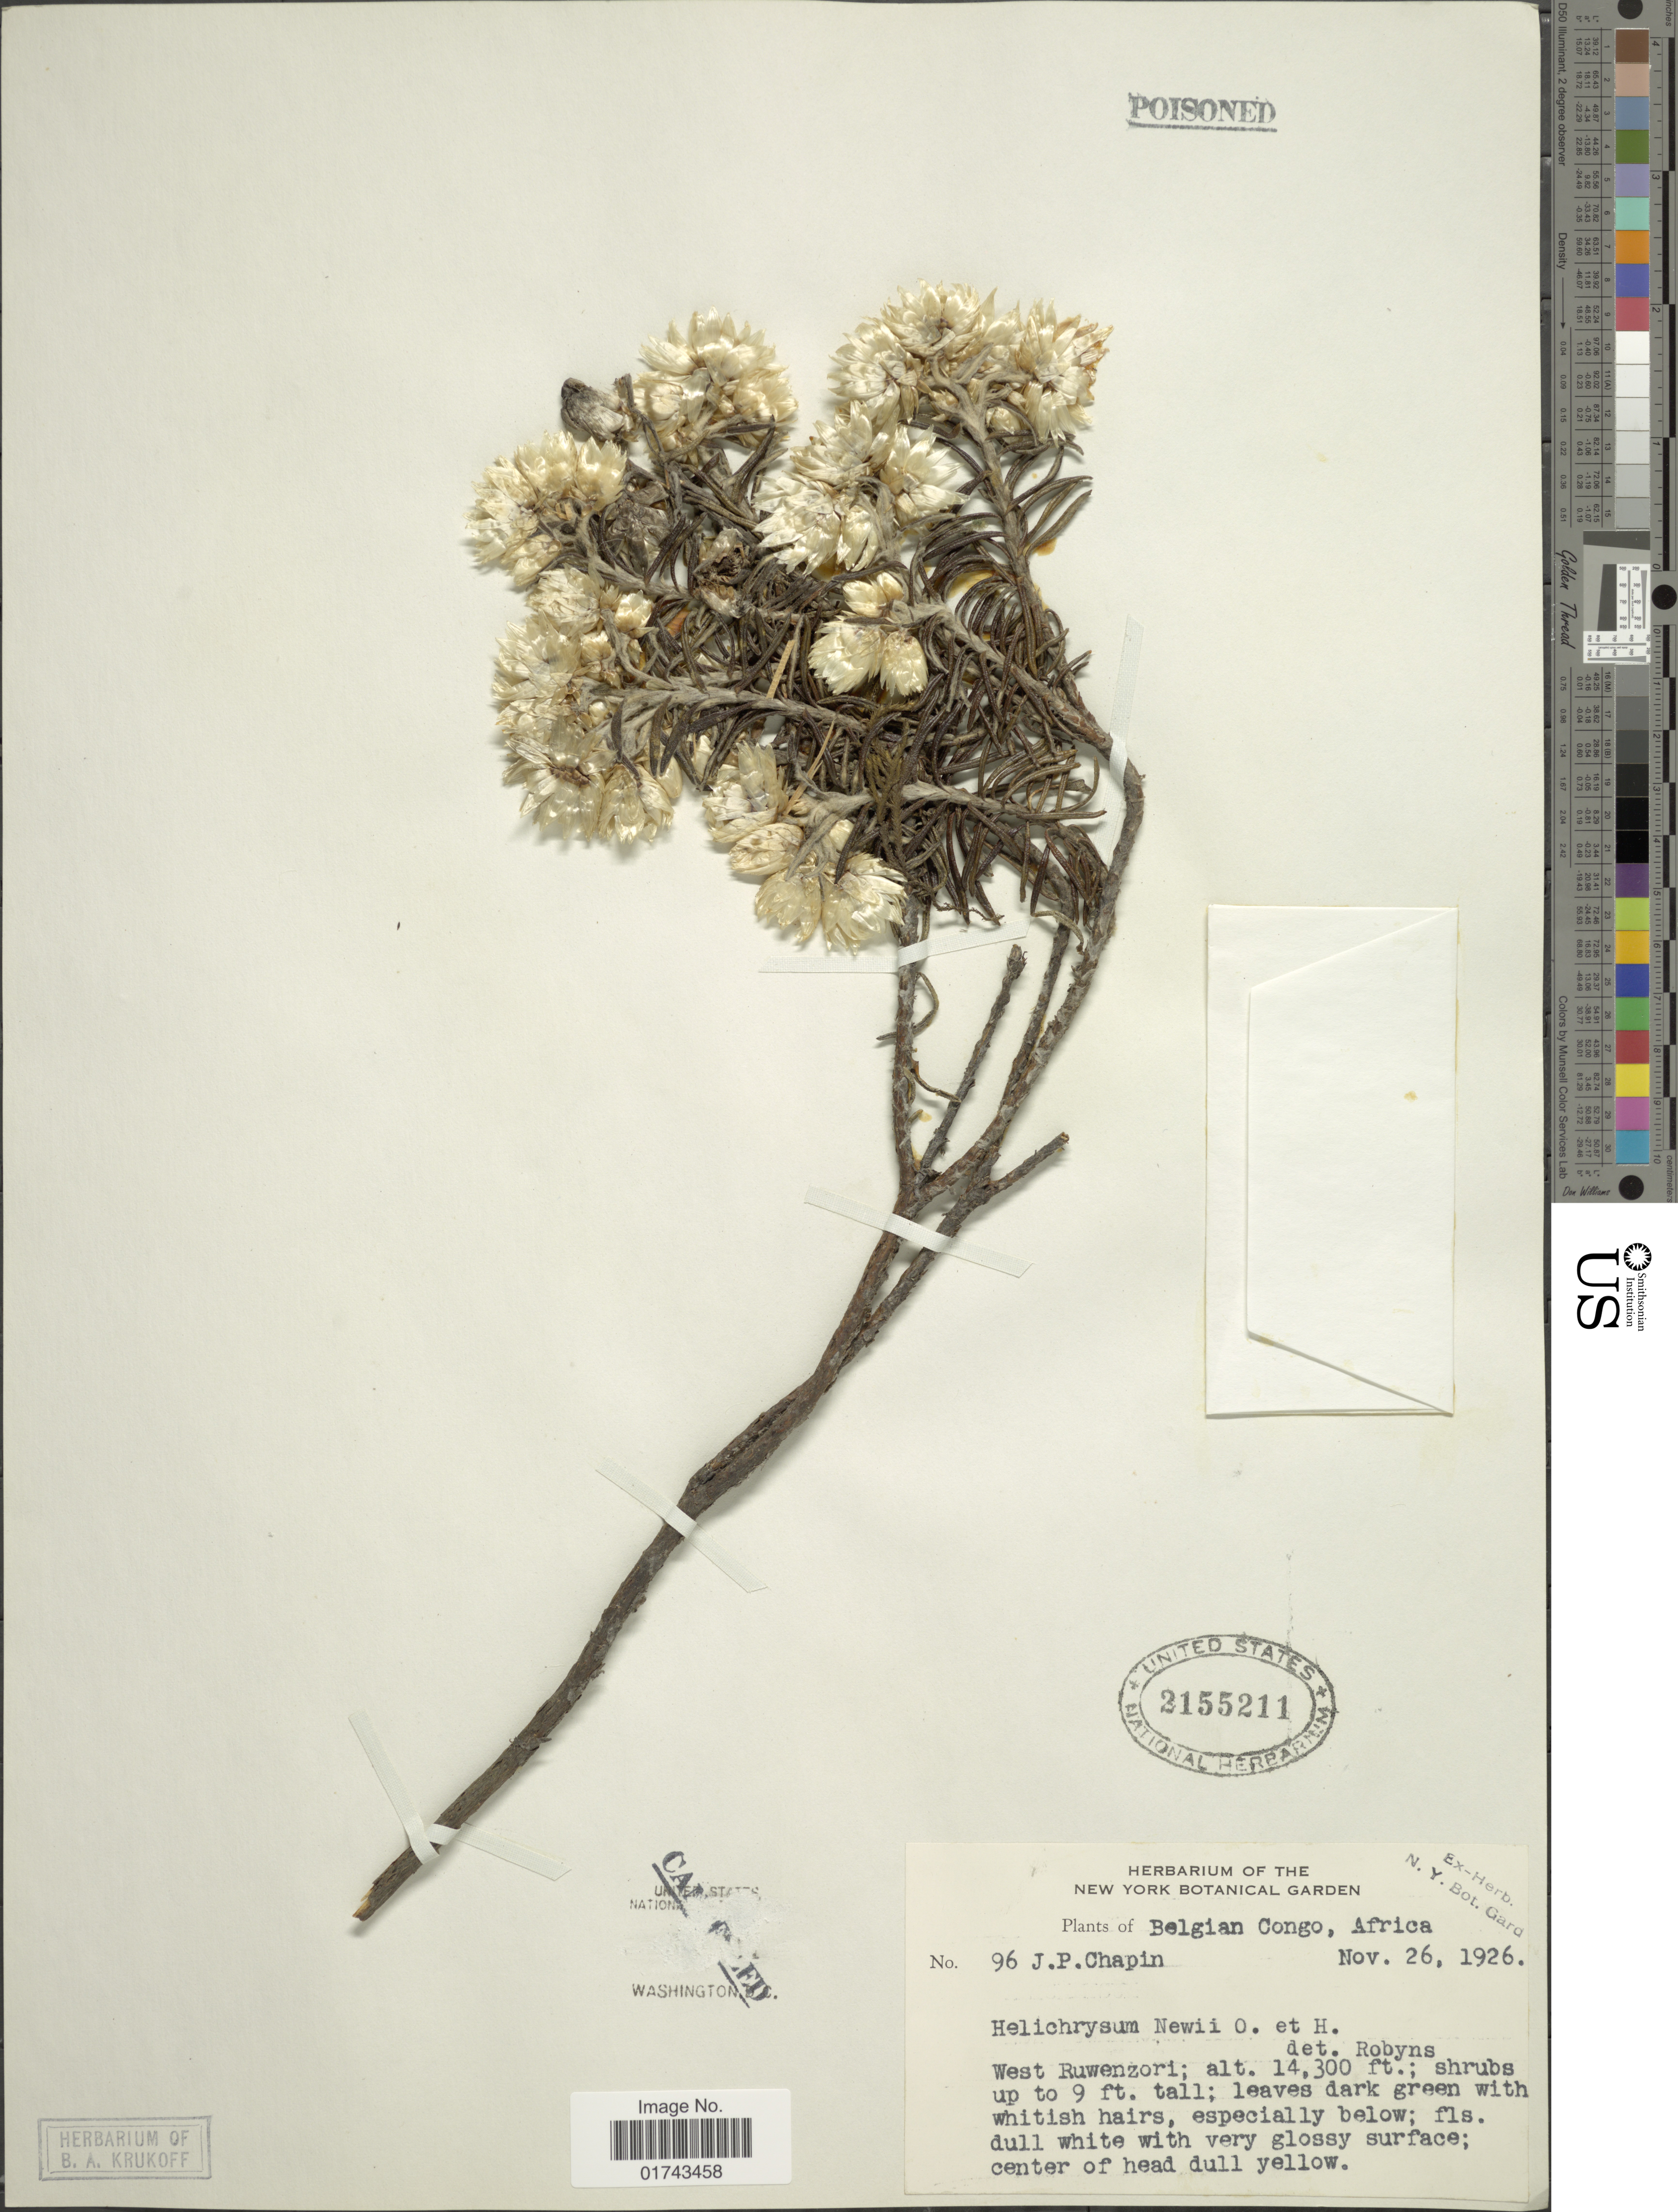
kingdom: Plantae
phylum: Tracheophyta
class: Magnoliopsida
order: Asterales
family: Asteraceae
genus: Helichrysum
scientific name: Helichrysum newii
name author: Oliv. & Hiern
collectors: J. Chapin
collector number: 96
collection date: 1926-11-26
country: Congo, Democratic Republic of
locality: Belgian Congo, Africa, West Ruwenzori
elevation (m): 4359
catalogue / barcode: US 2155211